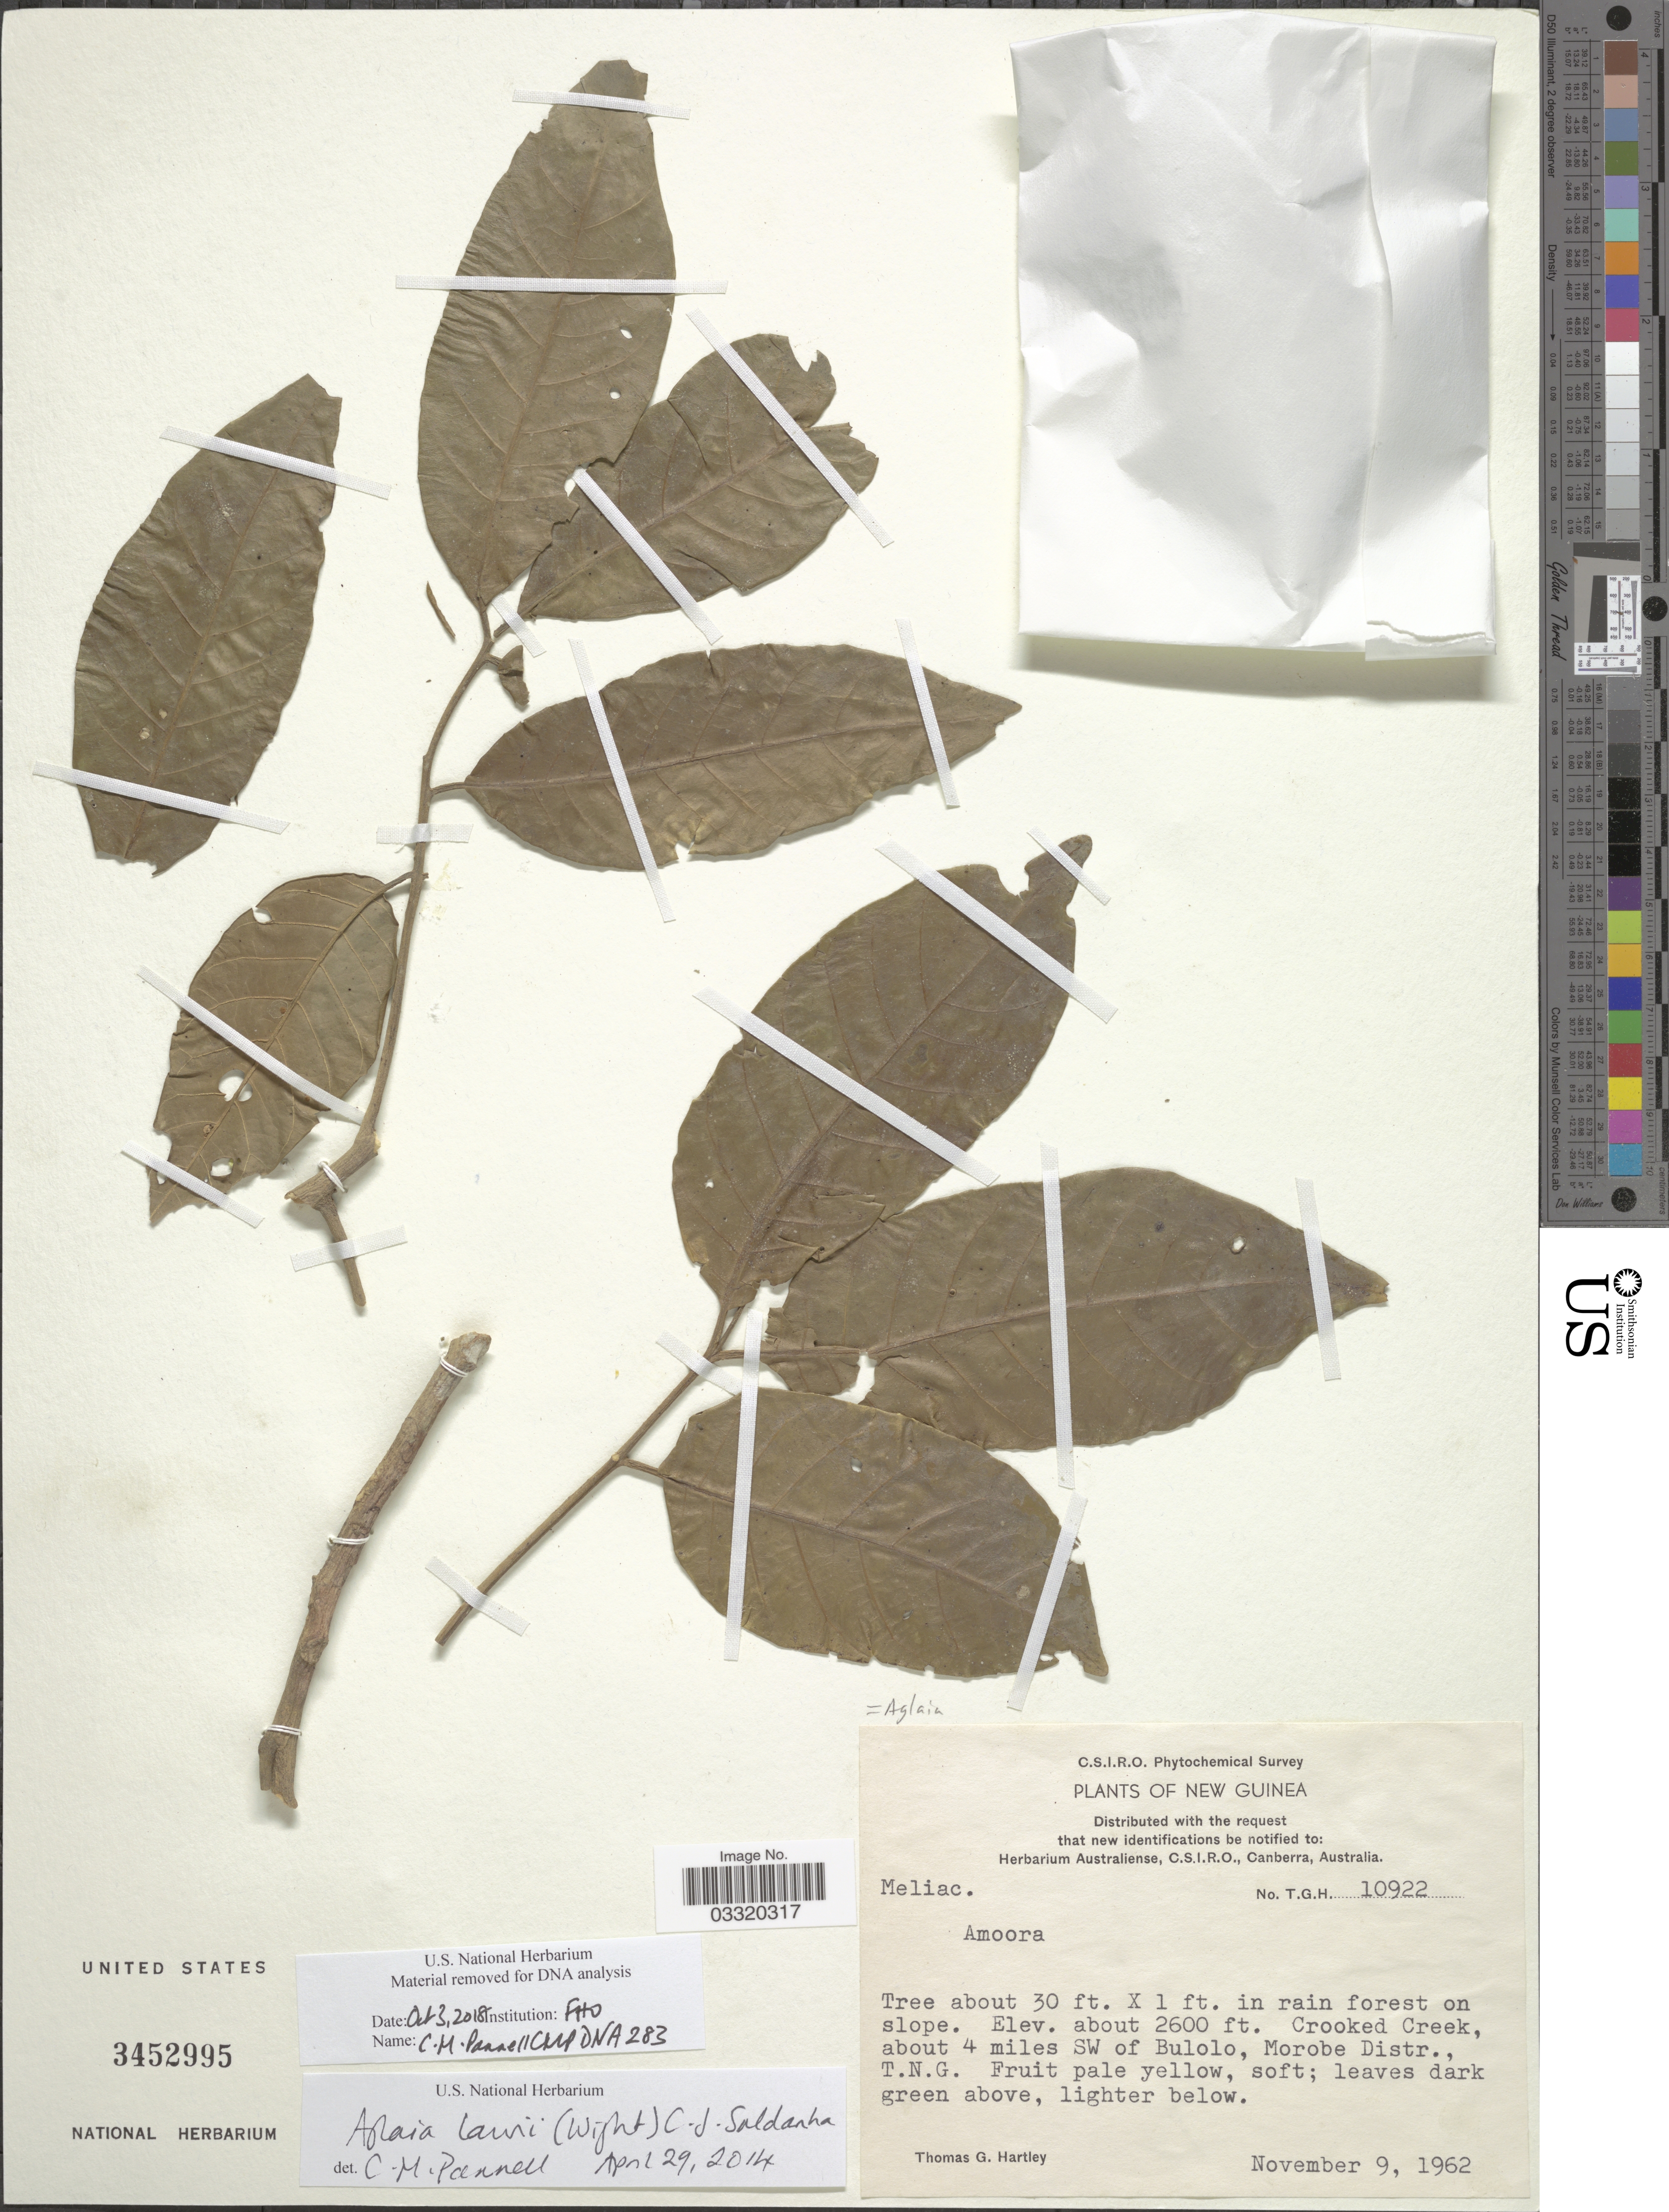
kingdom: Plantae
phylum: Tracheophyta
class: Magnoliopsida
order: Sapindales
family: Meliaceae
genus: Aglaia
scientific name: Aglaia lawii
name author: (Wight) C.J. Saldanha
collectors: T. G. Hartley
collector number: T.G.H.10922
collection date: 1962-11-09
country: Papua New Guinea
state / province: Morobe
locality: New Guinea. Crooked Creek, about 4 miles SW of Bulolo, Morobe Distr., T.N.G.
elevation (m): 792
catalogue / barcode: US 3452995